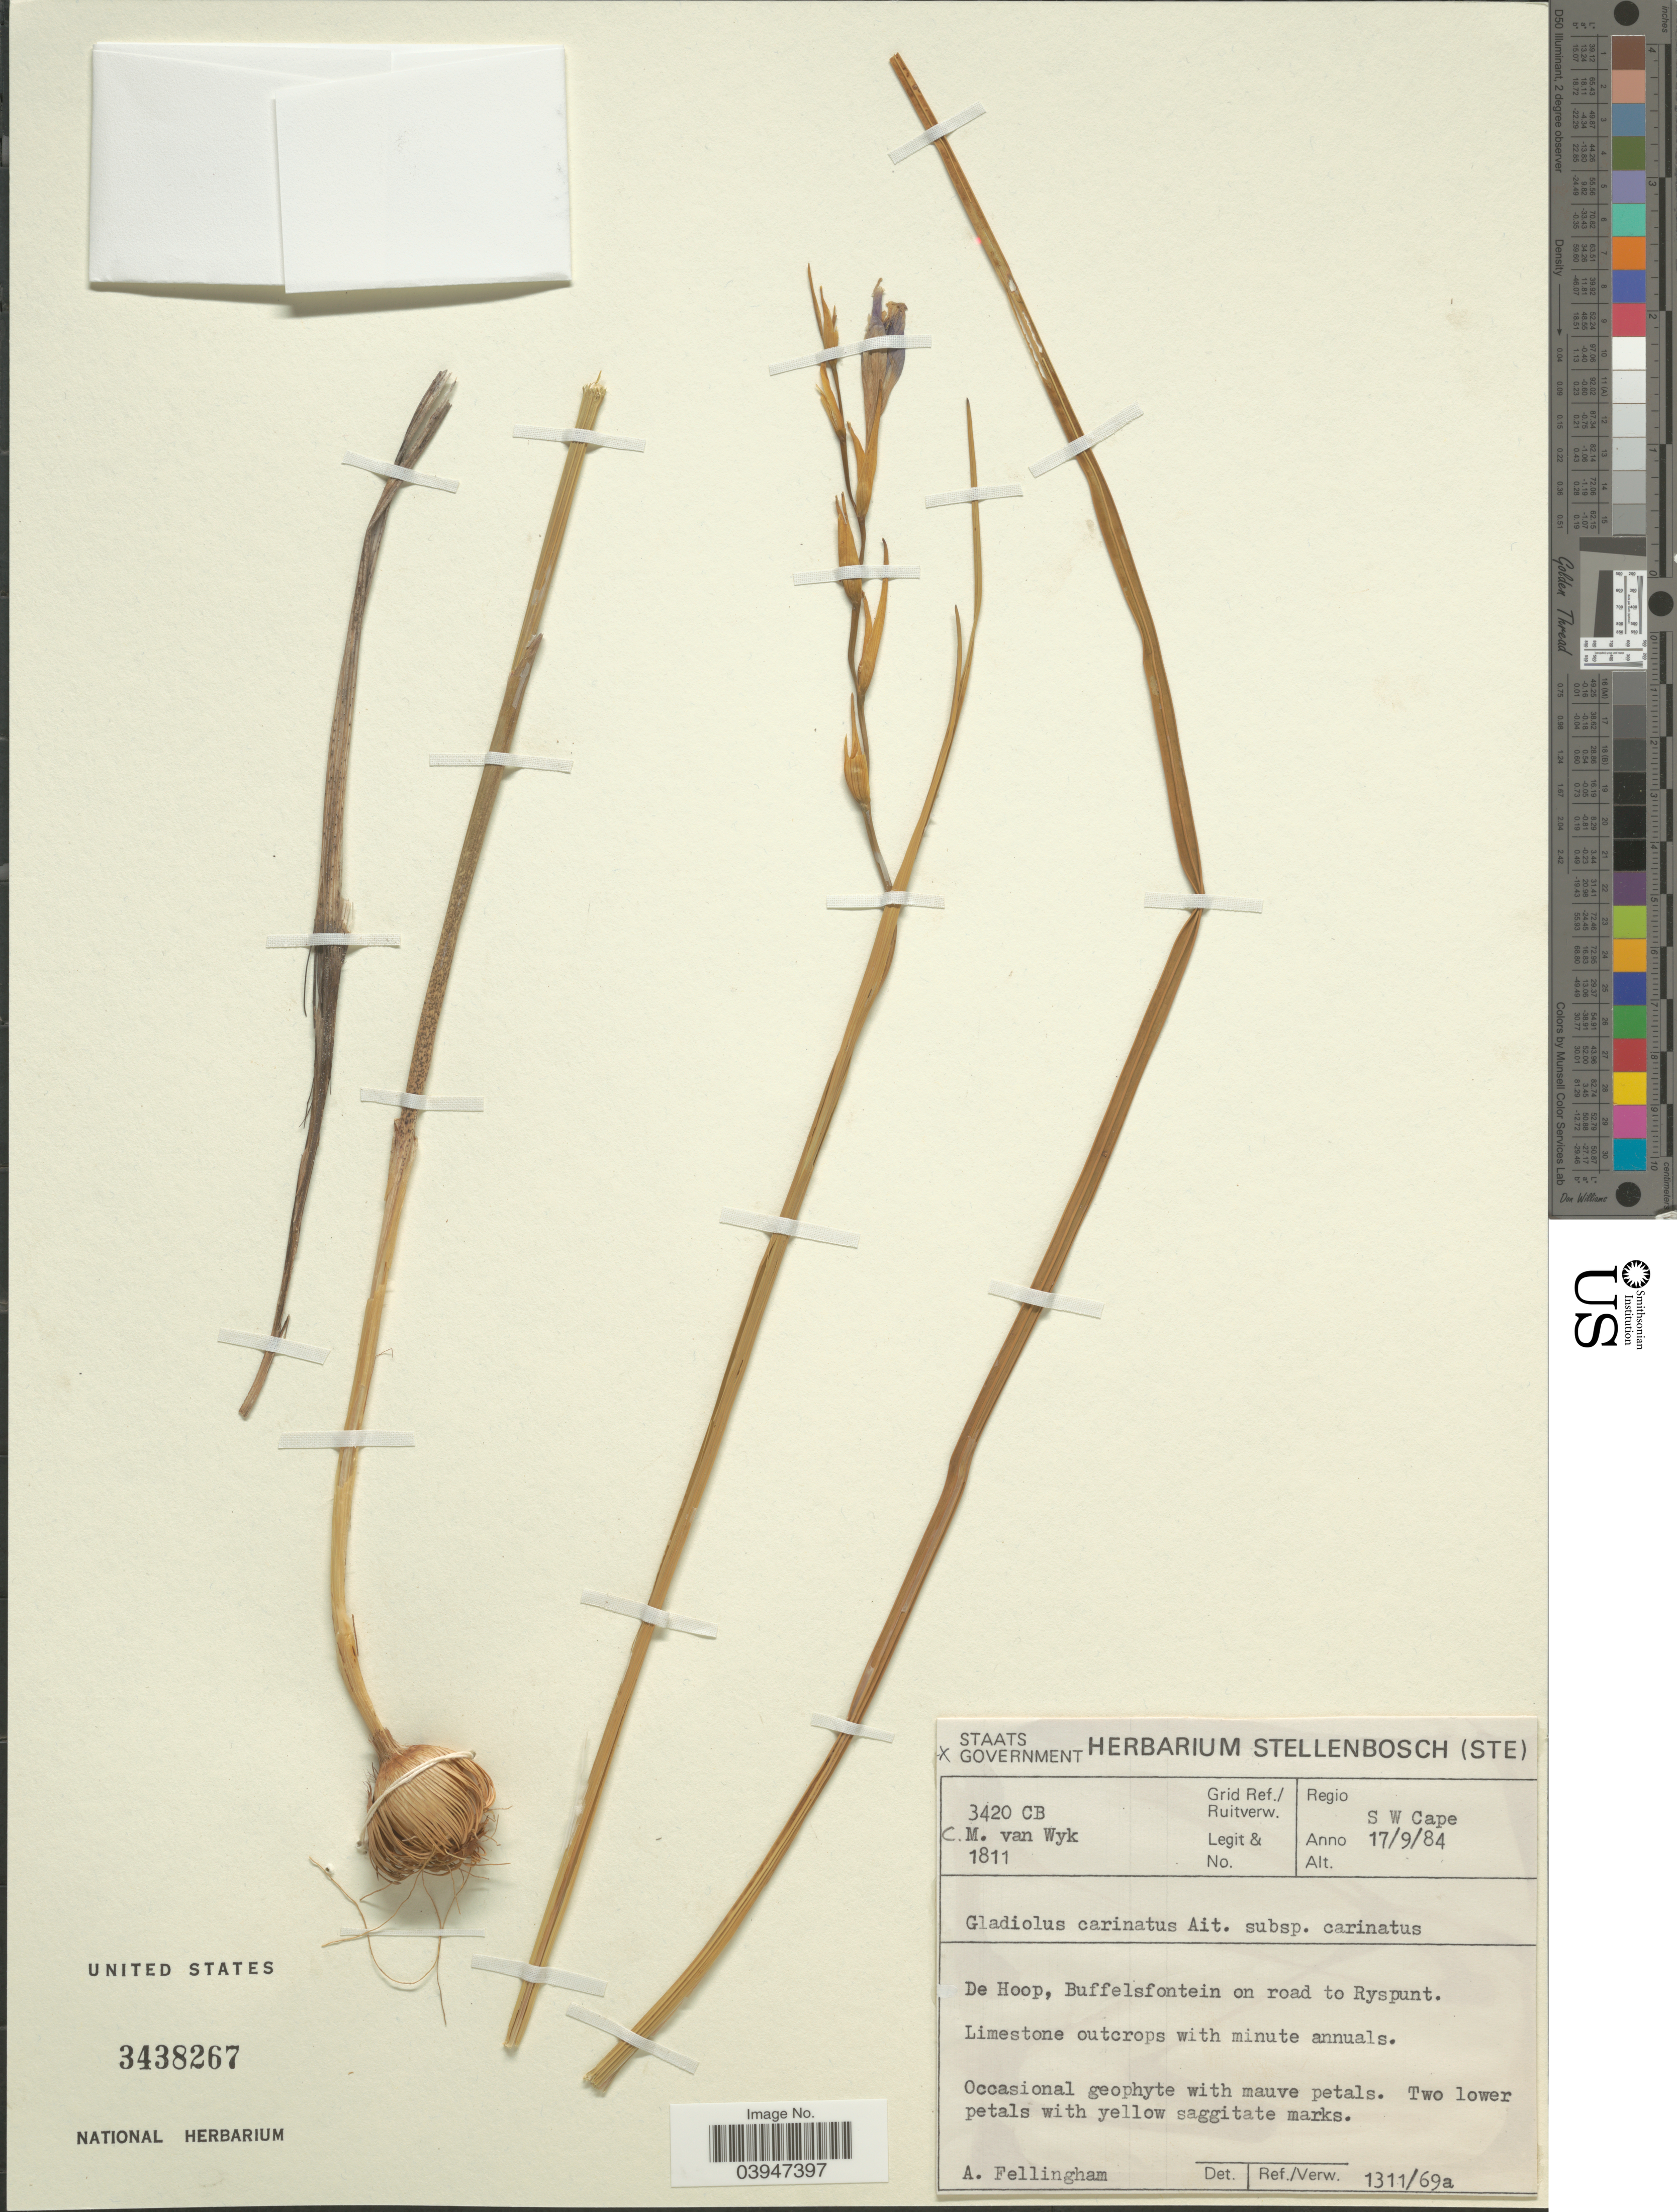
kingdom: Plantae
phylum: Tracheophyta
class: Liliopsida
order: Asparagales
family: Iridaceae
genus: Gladiolus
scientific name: Gladiolus carinatus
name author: Aiton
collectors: C. Wijk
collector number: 1811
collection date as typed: Transcribed d/m/y: 17/9/84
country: South Africa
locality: Regio S W Cape. Grid Ref./Ruitverw. 3420 CB. De Hoop, Buffelsfontein on road to Ryspunt.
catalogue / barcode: US 3438267